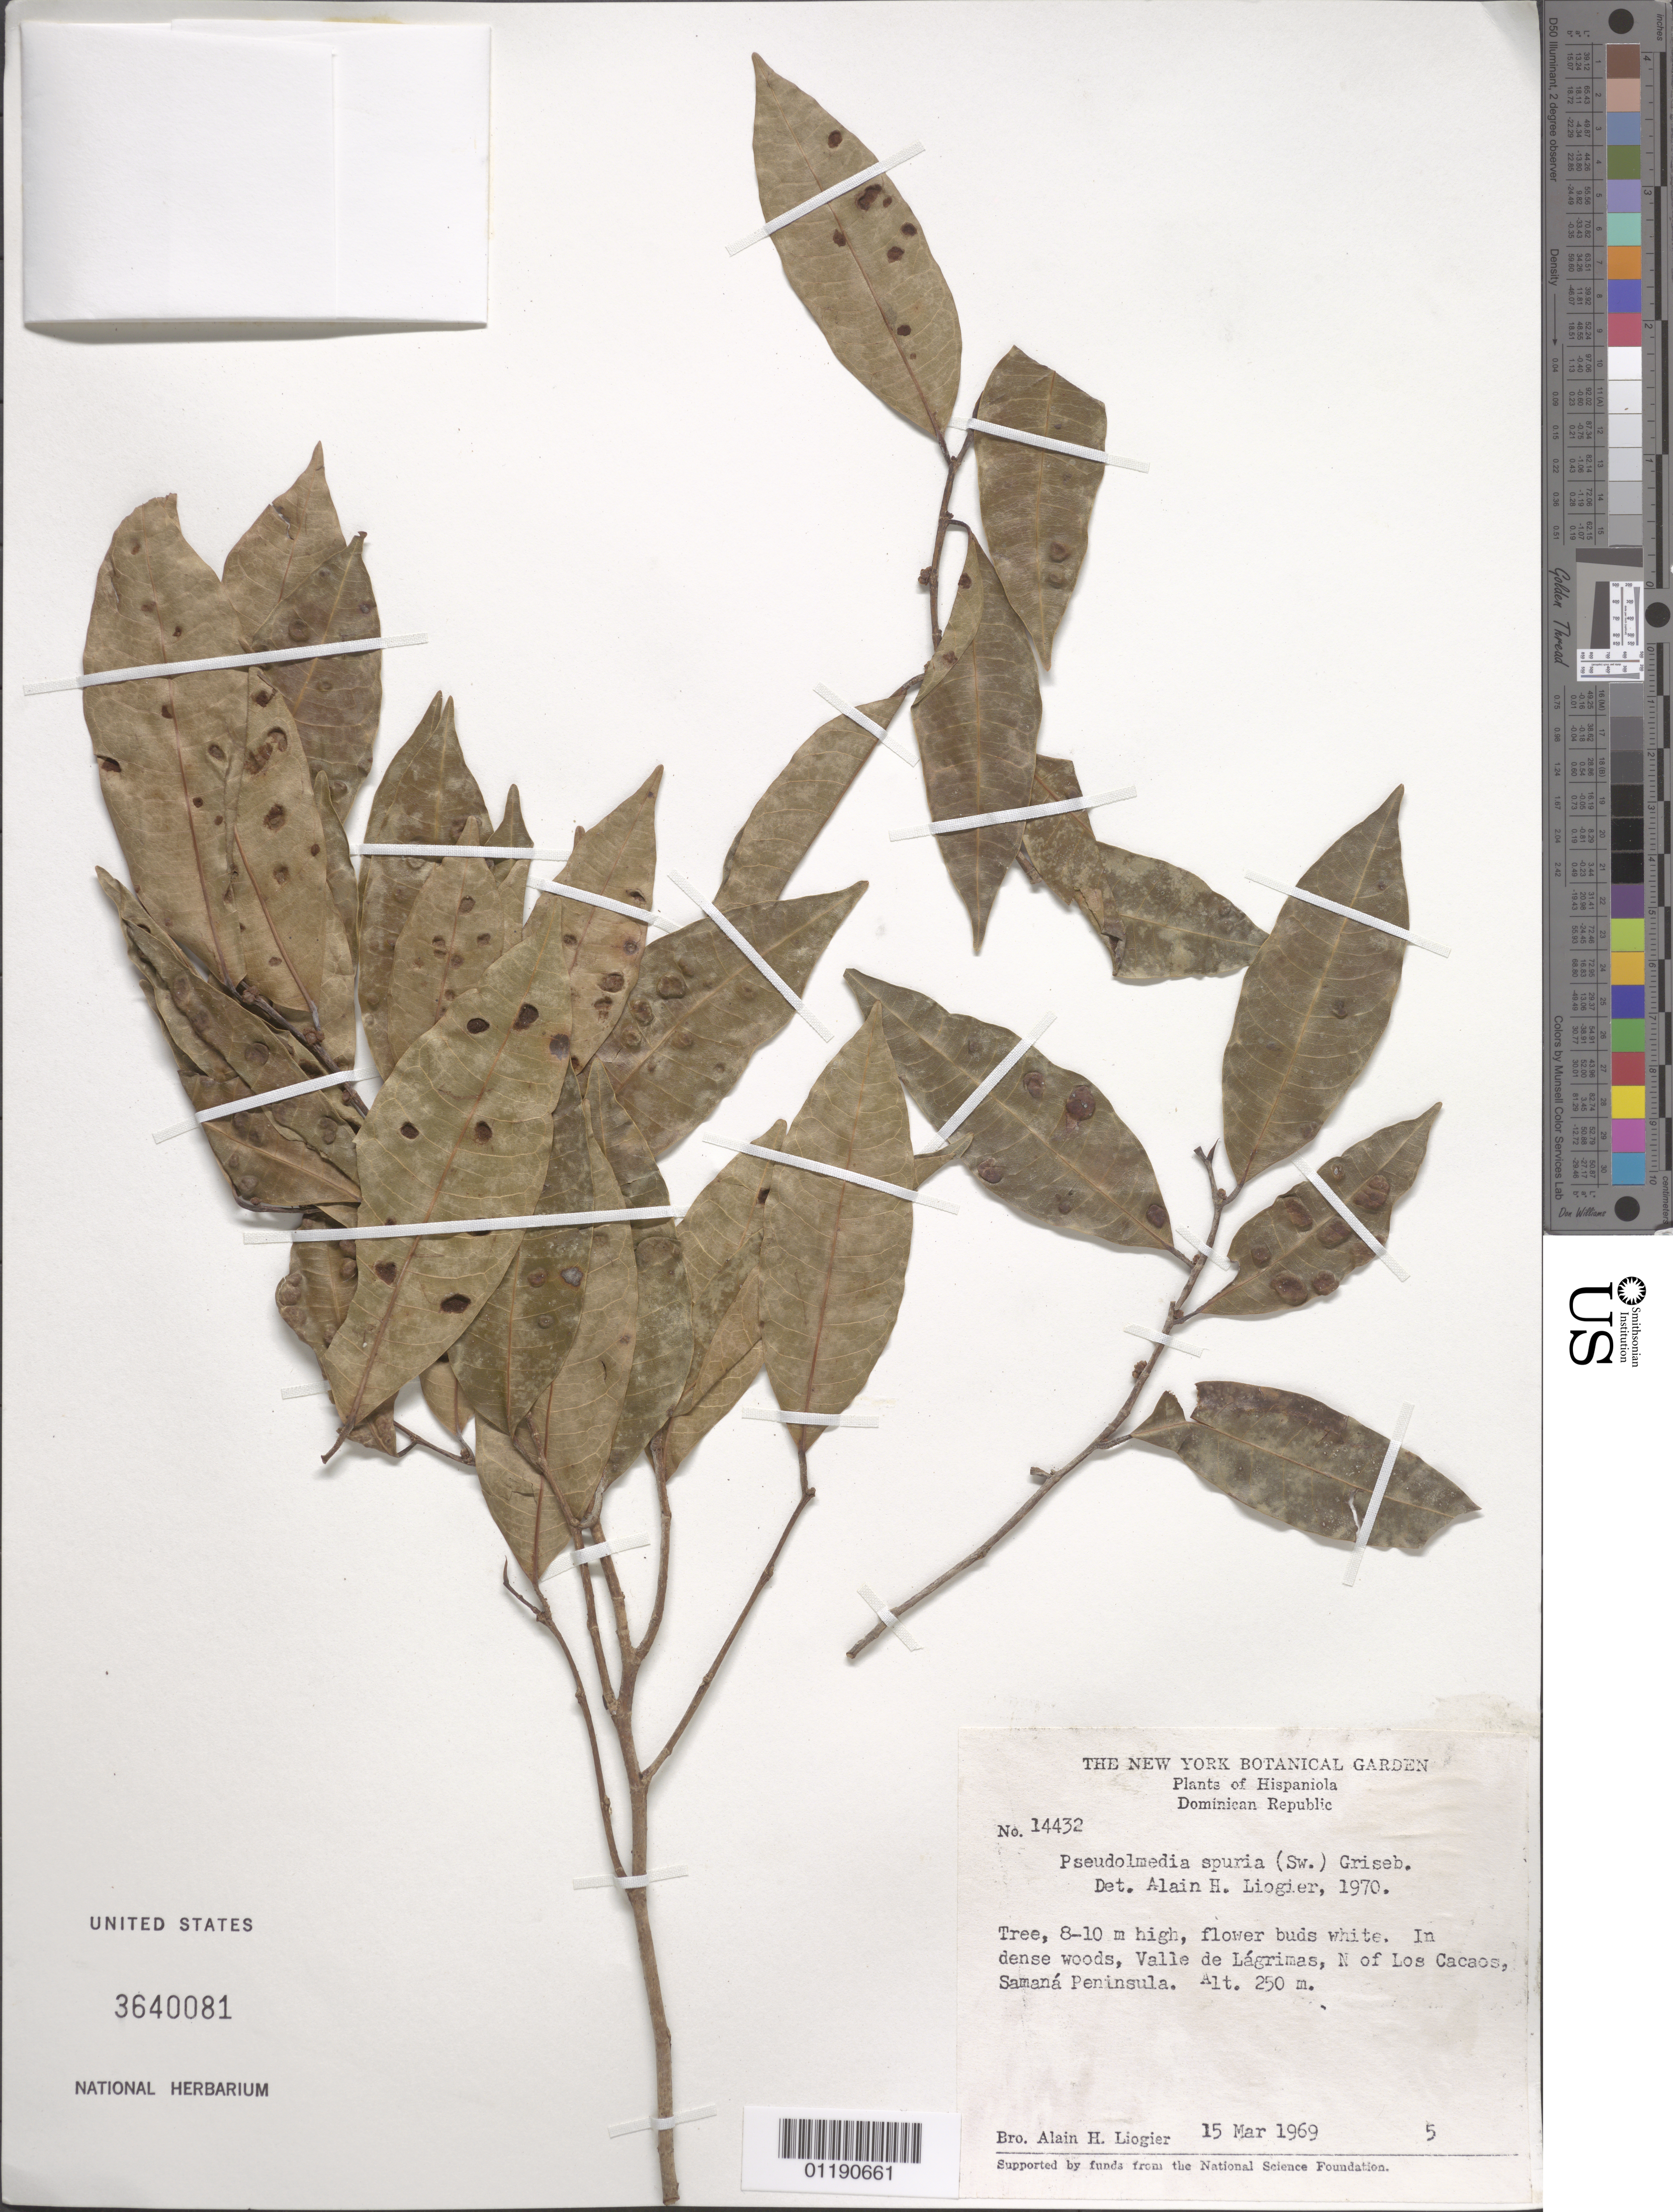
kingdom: Plantae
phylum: Tracheophyta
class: Magnoliopsida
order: Rosales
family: Moraceae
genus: Pseudolmedia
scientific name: Pseudolmedia spuria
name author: (Sw.) Griseb.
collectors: A. H. Liogier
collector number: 14432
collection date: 1969-03-15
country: Dominican Republic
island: Hispaniola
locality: Valle de Lágrimas, N of Los Cacaos, Samaná Peninsula.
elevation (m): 250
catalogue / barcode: US 3640081